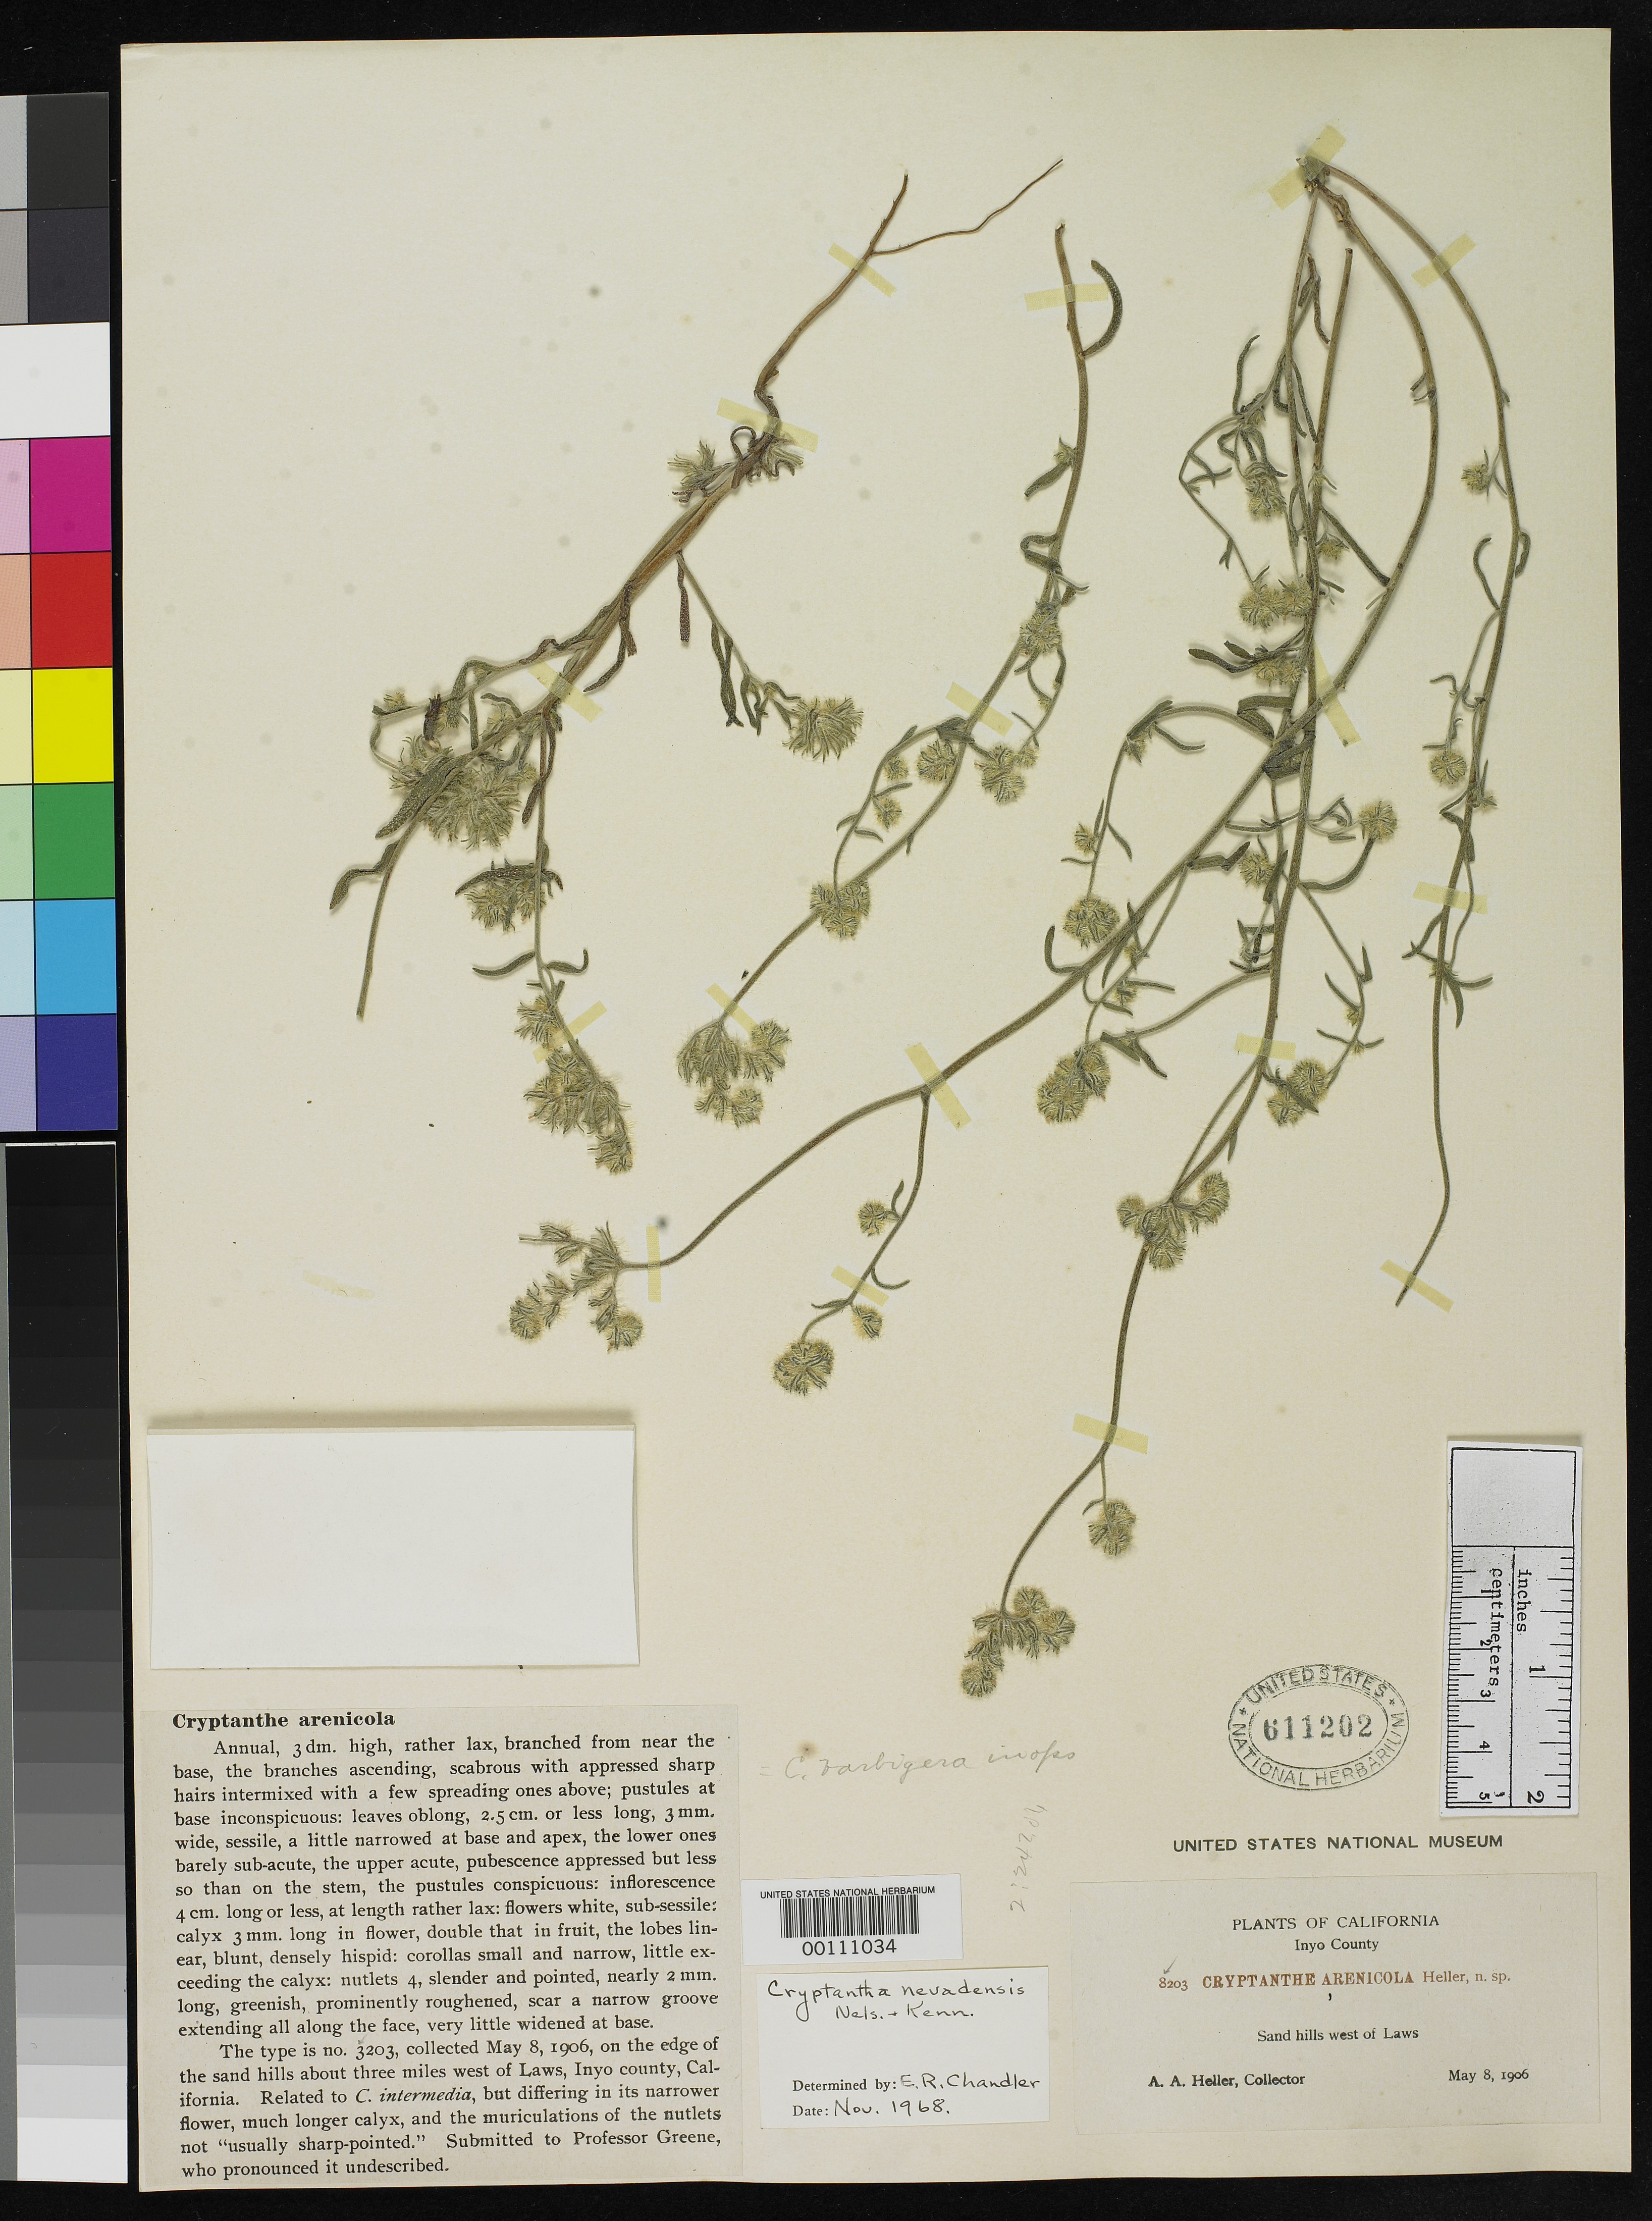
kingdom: Plantae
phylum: Tracheophyta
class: Magnoliopsida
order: Boraginales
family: Boraginaceae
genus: Cryptantha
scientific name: Cryptantha arenicola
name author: A. Heller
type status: Isotype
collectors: A. A. Heller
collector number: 8203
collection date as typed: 08 May 1906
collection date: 1906-05-08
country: United States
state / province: California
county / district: Inyo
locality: Sandhills west of Laws.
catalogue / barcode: US 611202